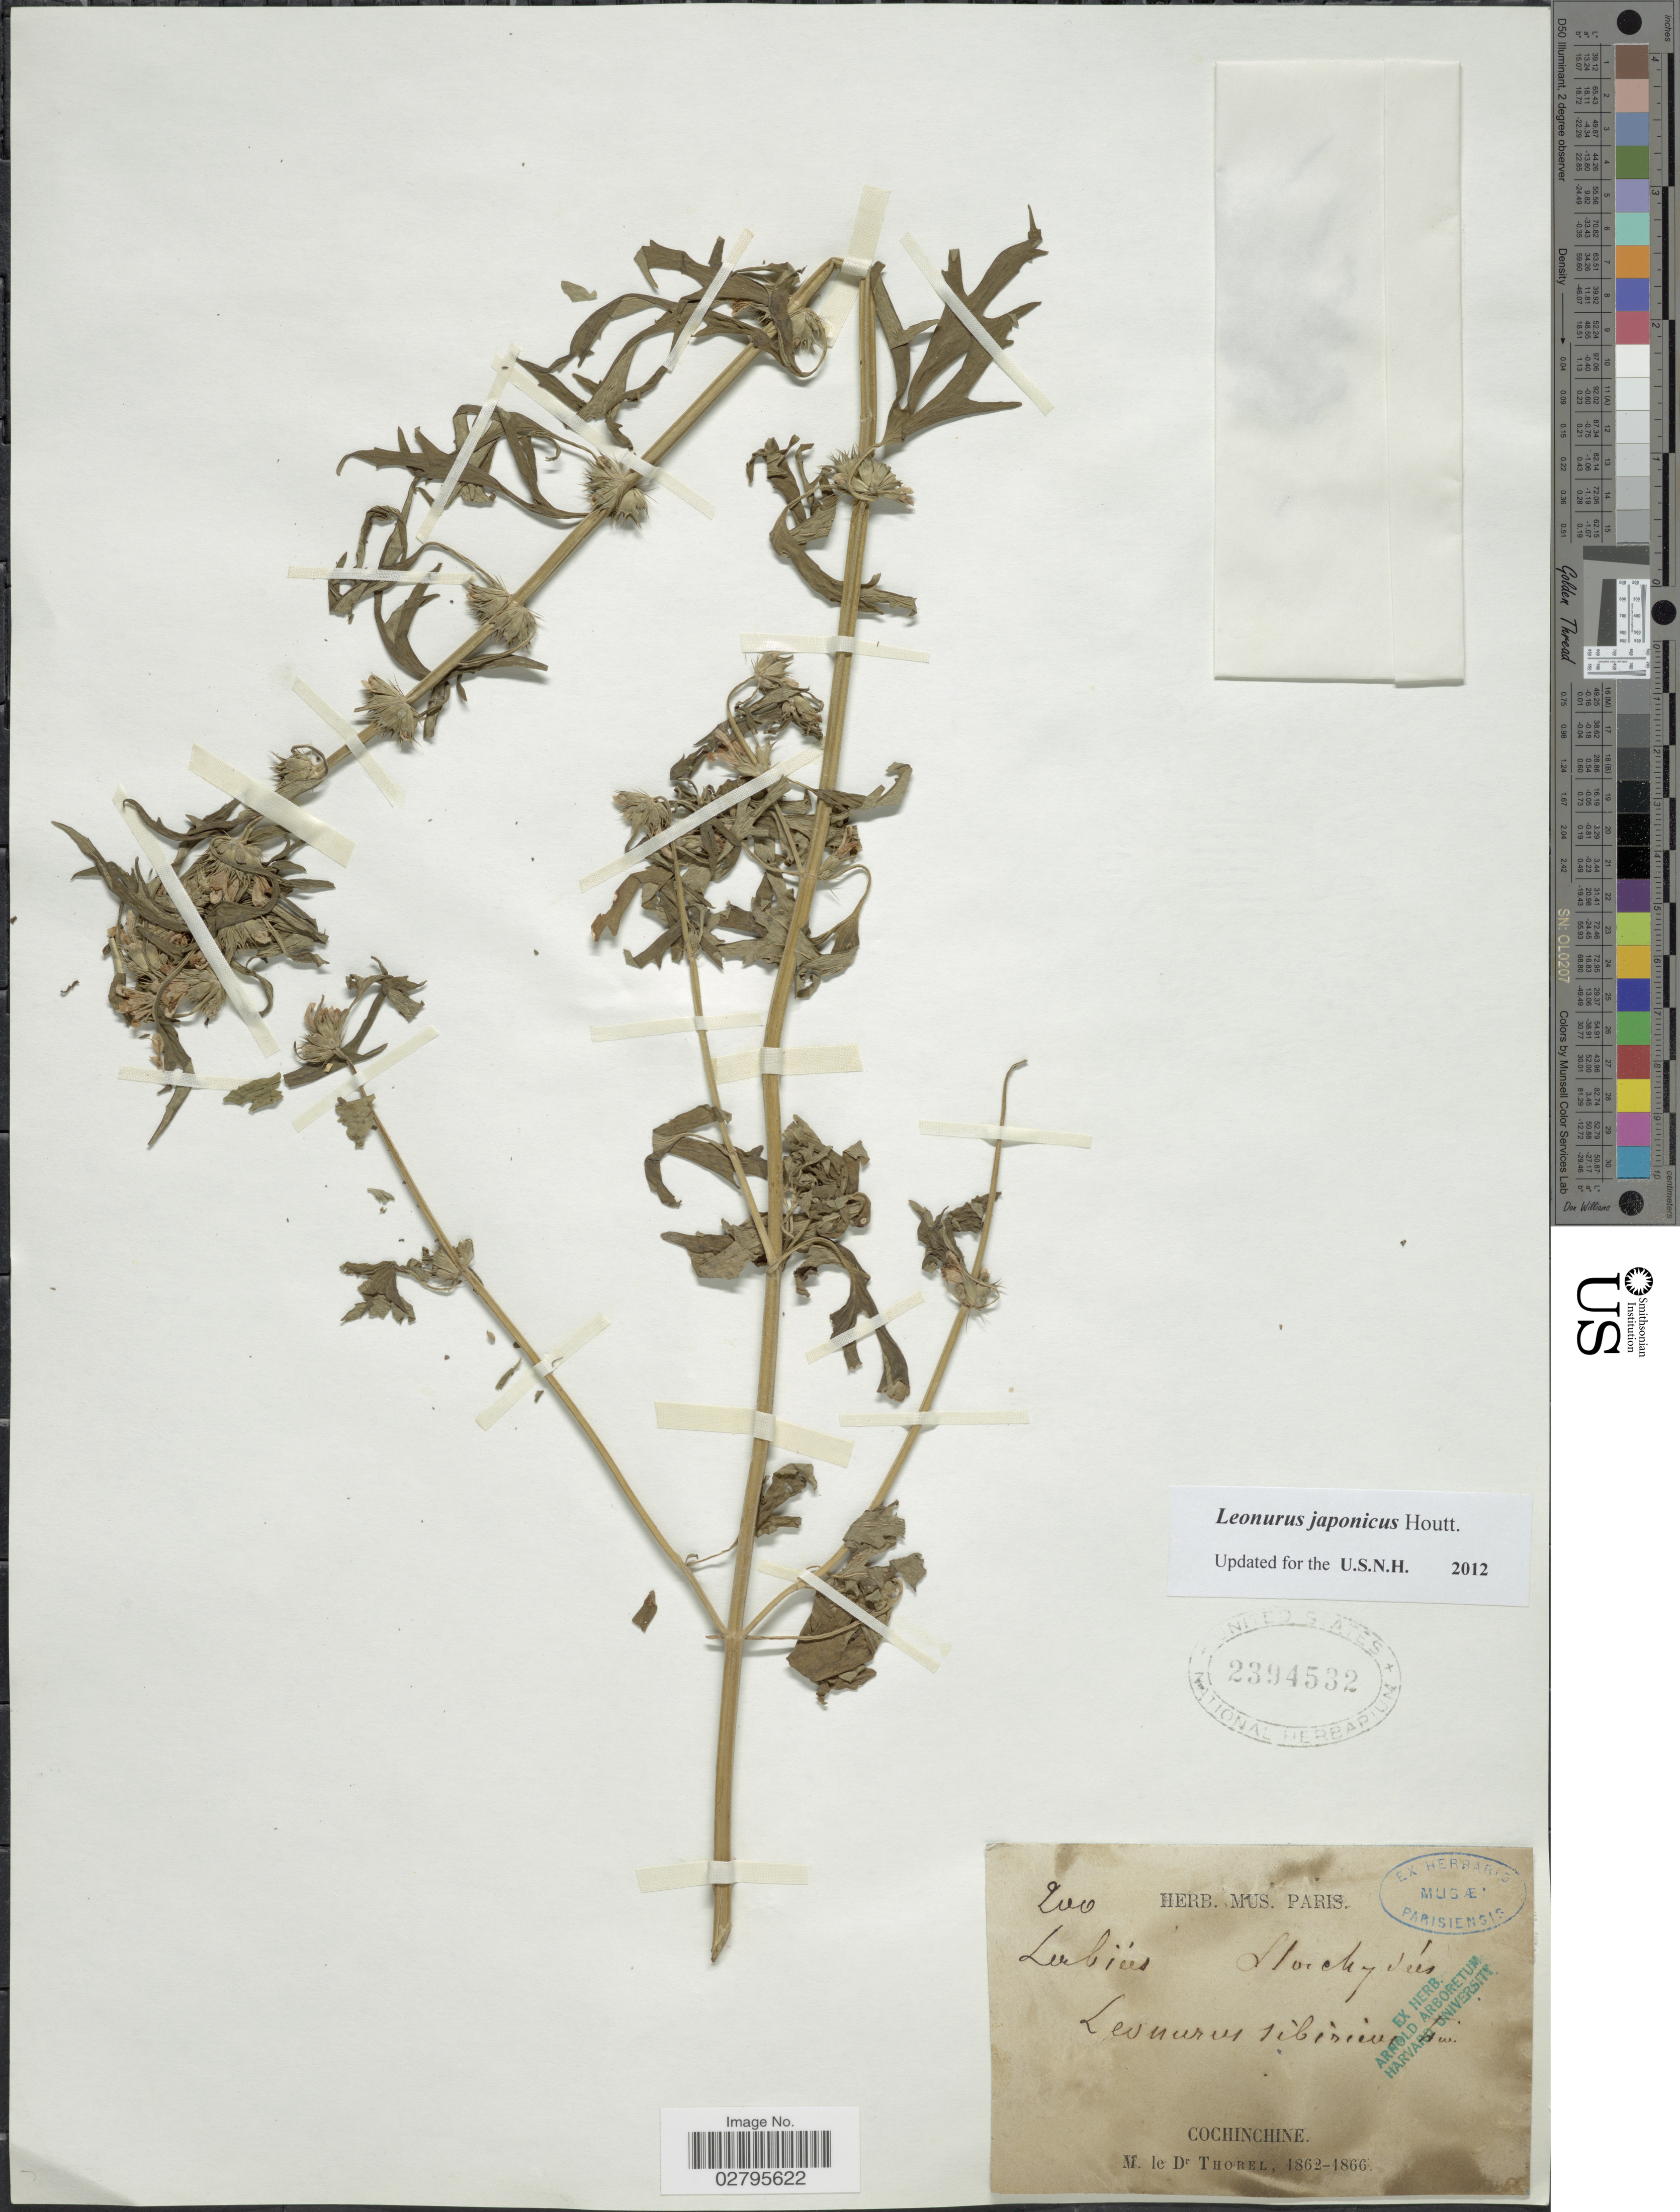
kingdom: Plantae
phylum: Tracheophyta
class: Magnoliopsida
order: Lamiales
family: Lamiaceae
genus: Leonurus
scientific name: Leonurus japonicus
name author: Houtt.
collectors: C. Thorel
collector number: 200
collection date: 1862/1866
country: Vietnam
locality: Cochinchine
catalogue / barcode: US 2394532